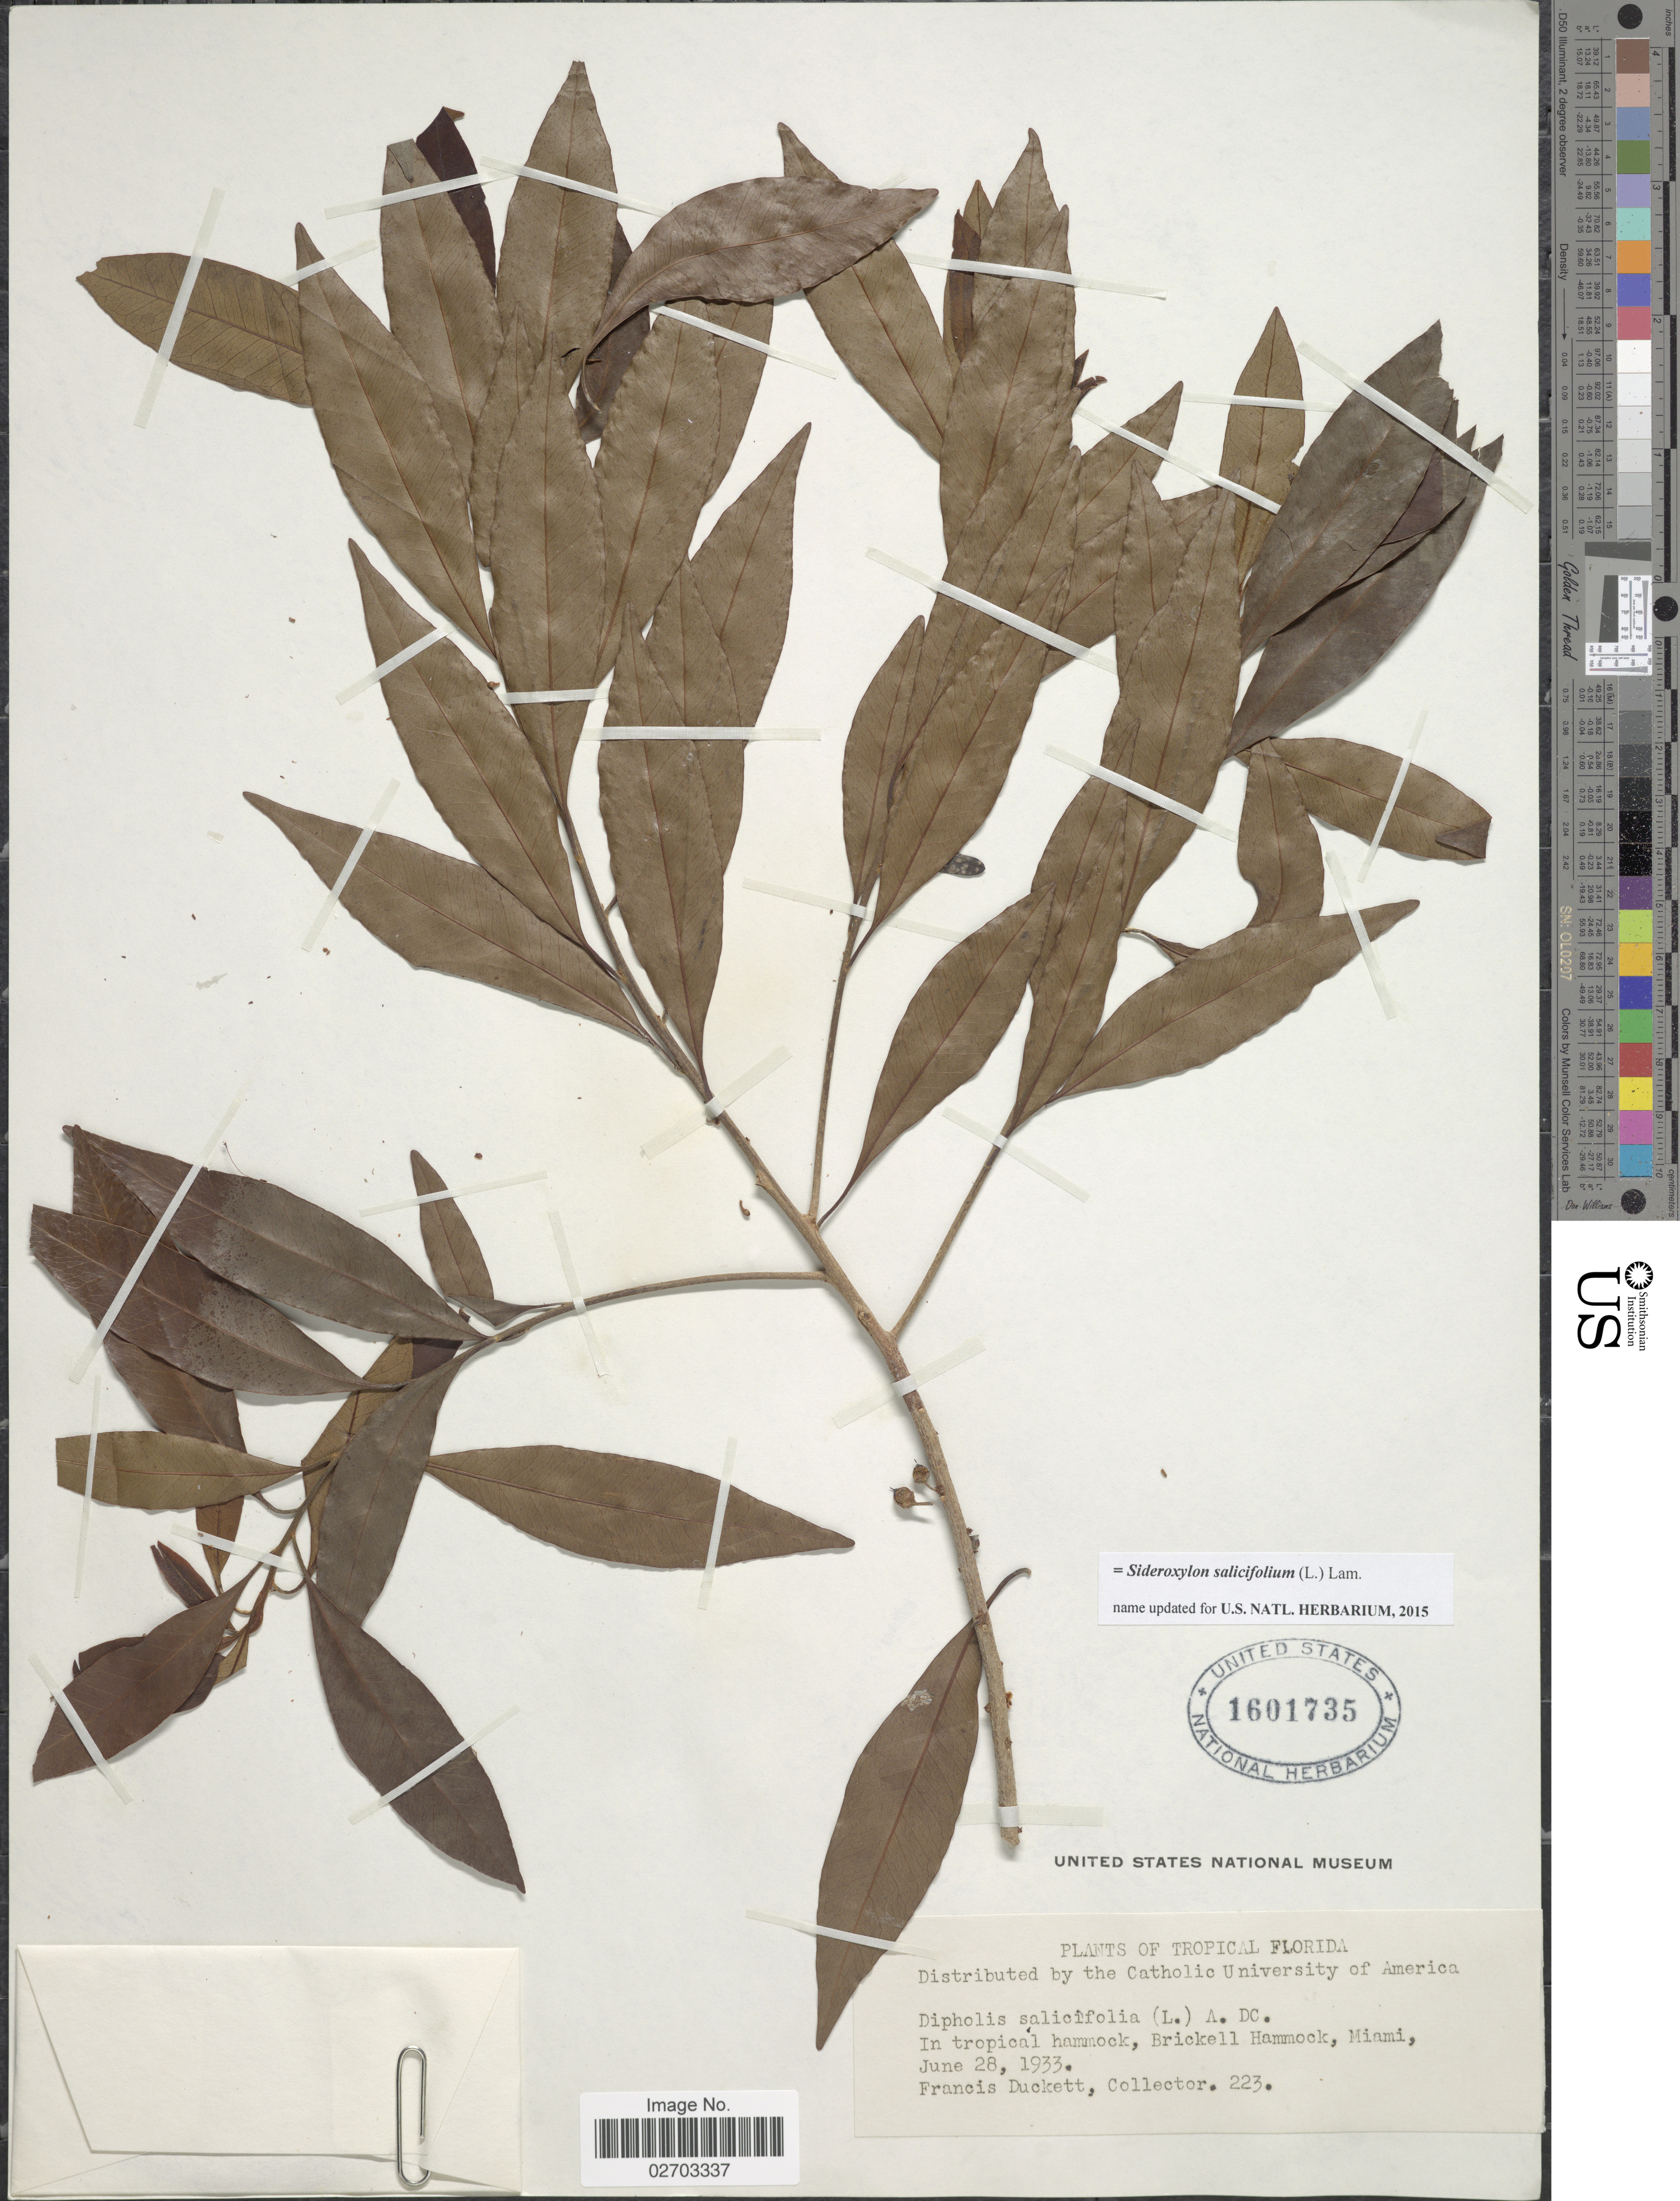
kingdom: Plantae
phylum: Tracheophyta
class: Magnoliopsida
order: Ericales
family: Sapotaceae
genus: Sideroxylon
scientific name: Sideroxylon salicifolium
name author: (L.) Lam.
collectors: F. Duckett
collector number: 223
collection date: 1933-06-28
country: United States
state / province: Florida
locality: Tropical Florida, in tropical hammock, Brickell Hammock, Miami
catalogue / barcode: US 1601735